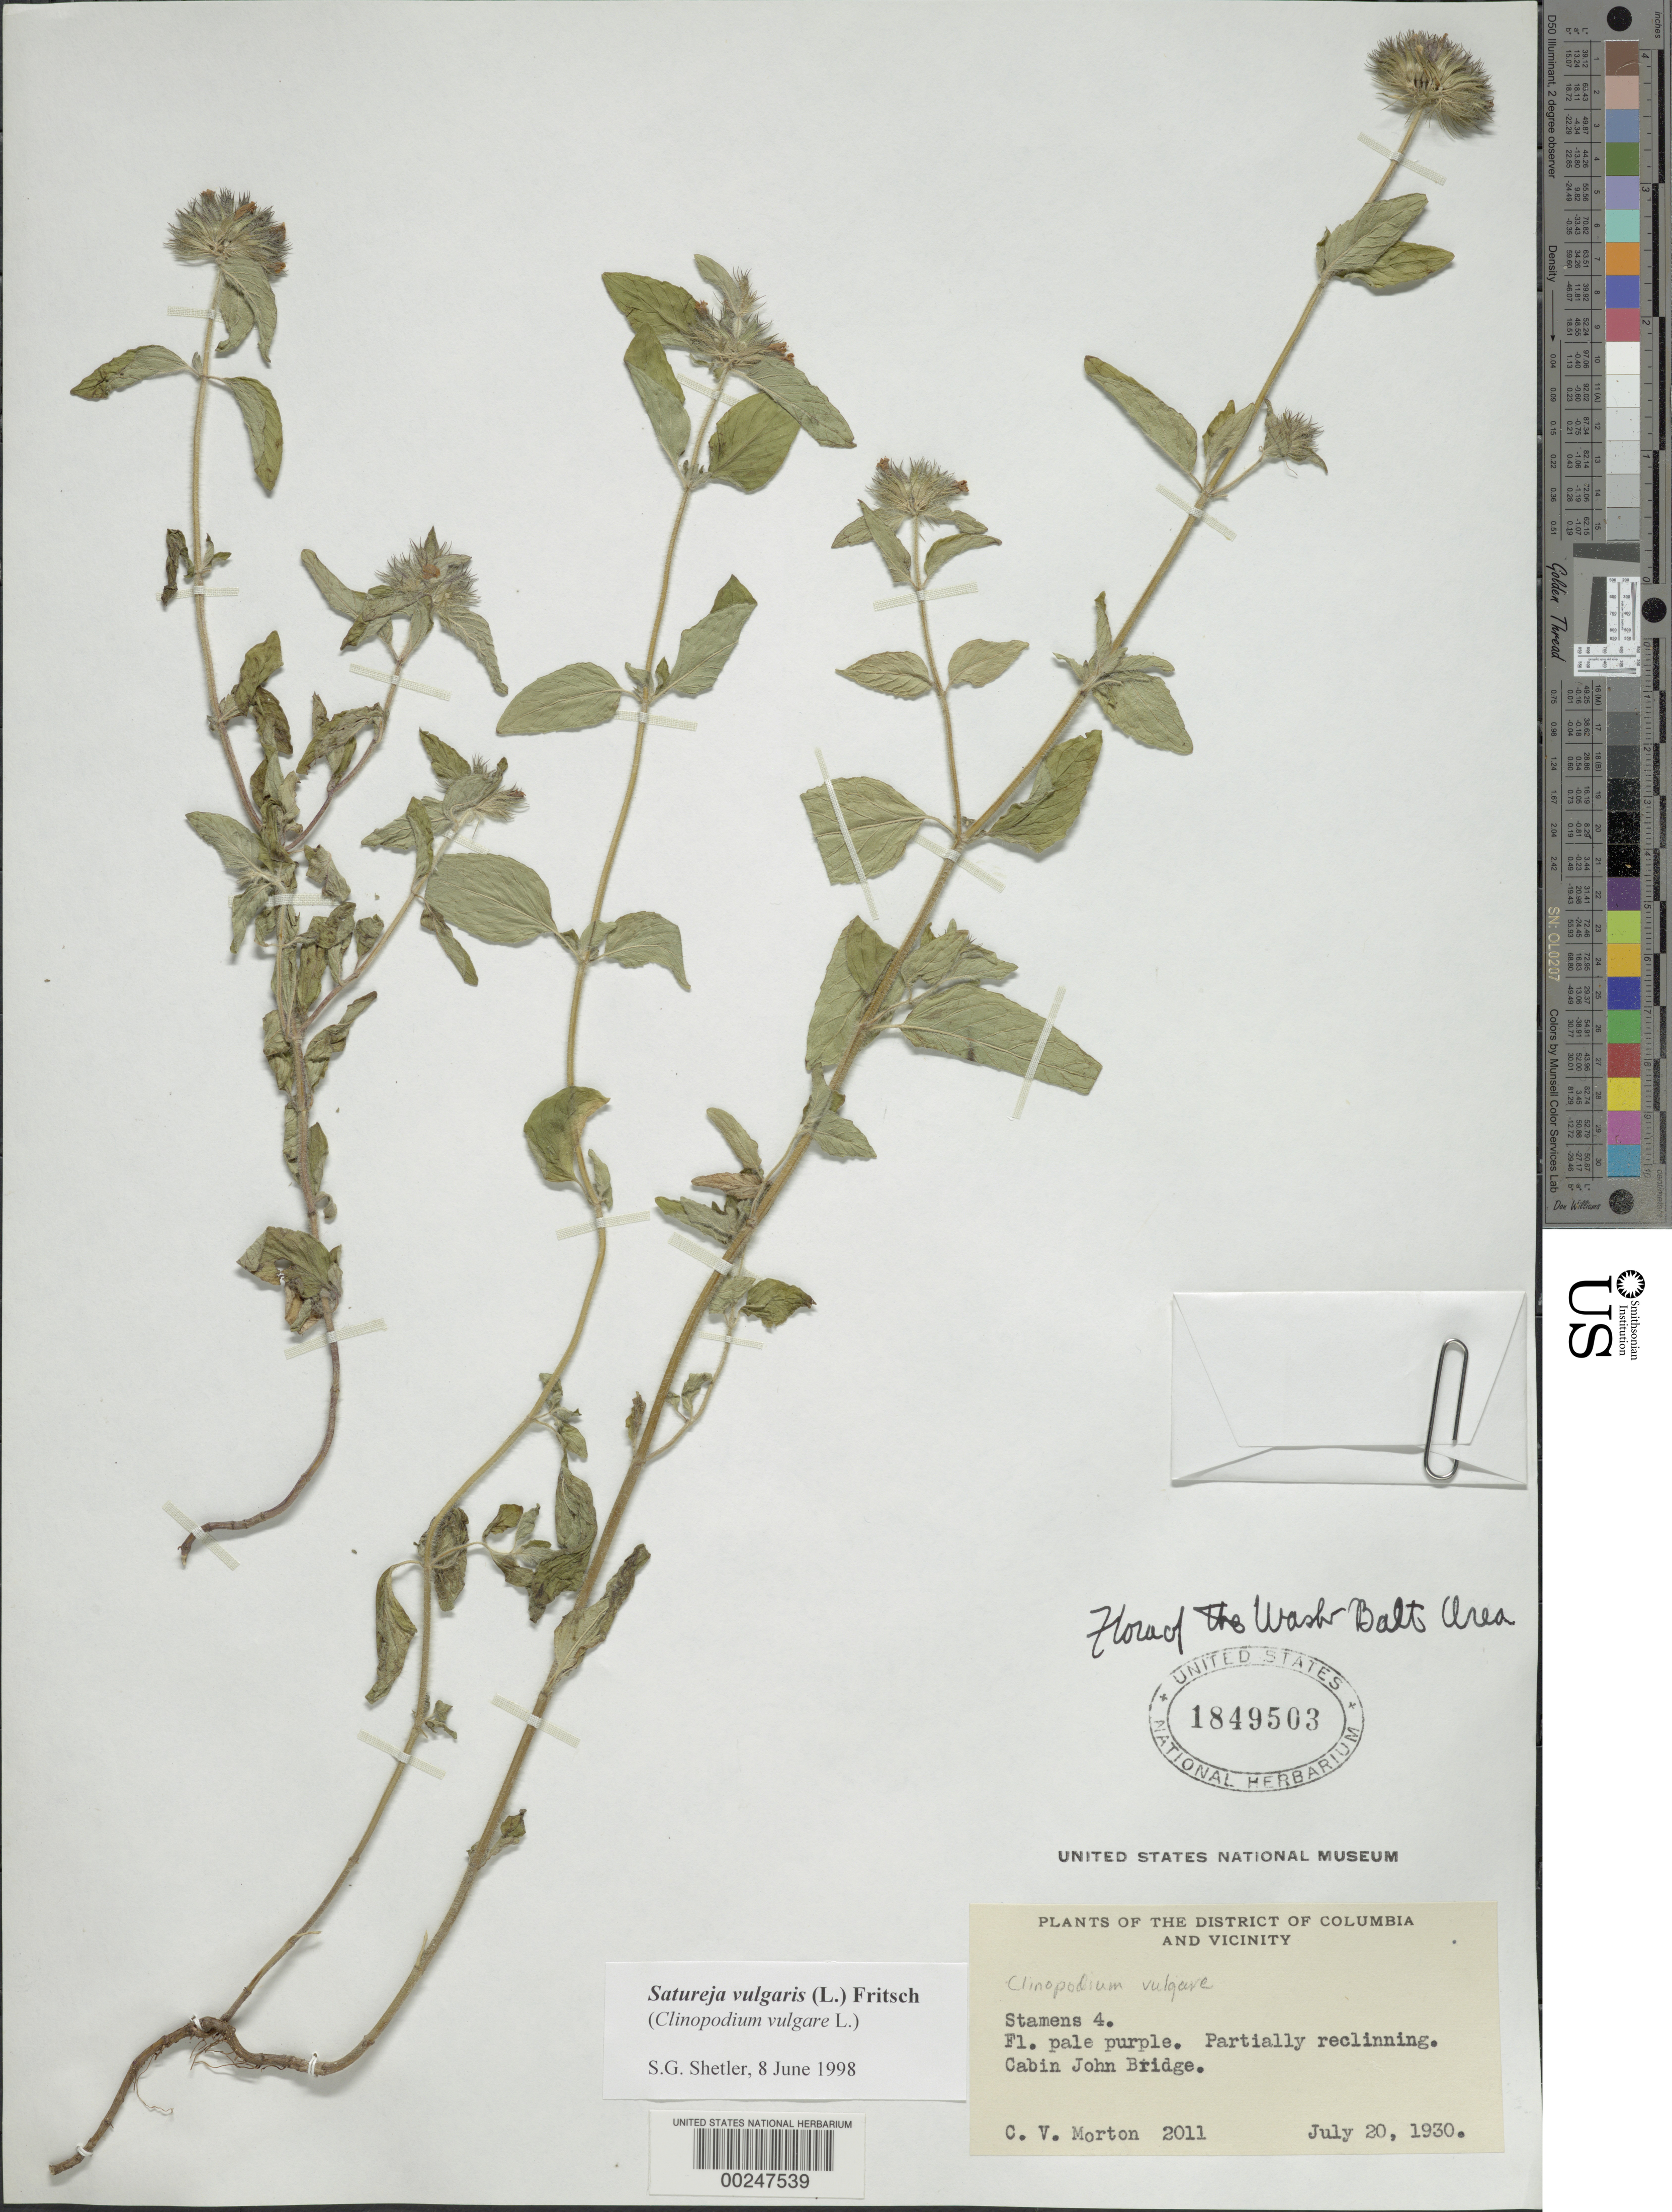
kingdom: Plantae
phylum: Tracheophyta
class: Magnoliopsida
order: Lamiales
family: Lamiaceae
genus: Clinopodium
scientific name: Clinopodium vulgare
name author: L.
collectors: C. V. Morton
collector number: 2011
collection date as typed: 20 Jul 1930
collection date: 1930-07-20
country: United States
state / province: Maryland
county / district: Montgomery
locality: Cabin John Bridge C. & O. Canal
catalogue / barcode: US 1849503